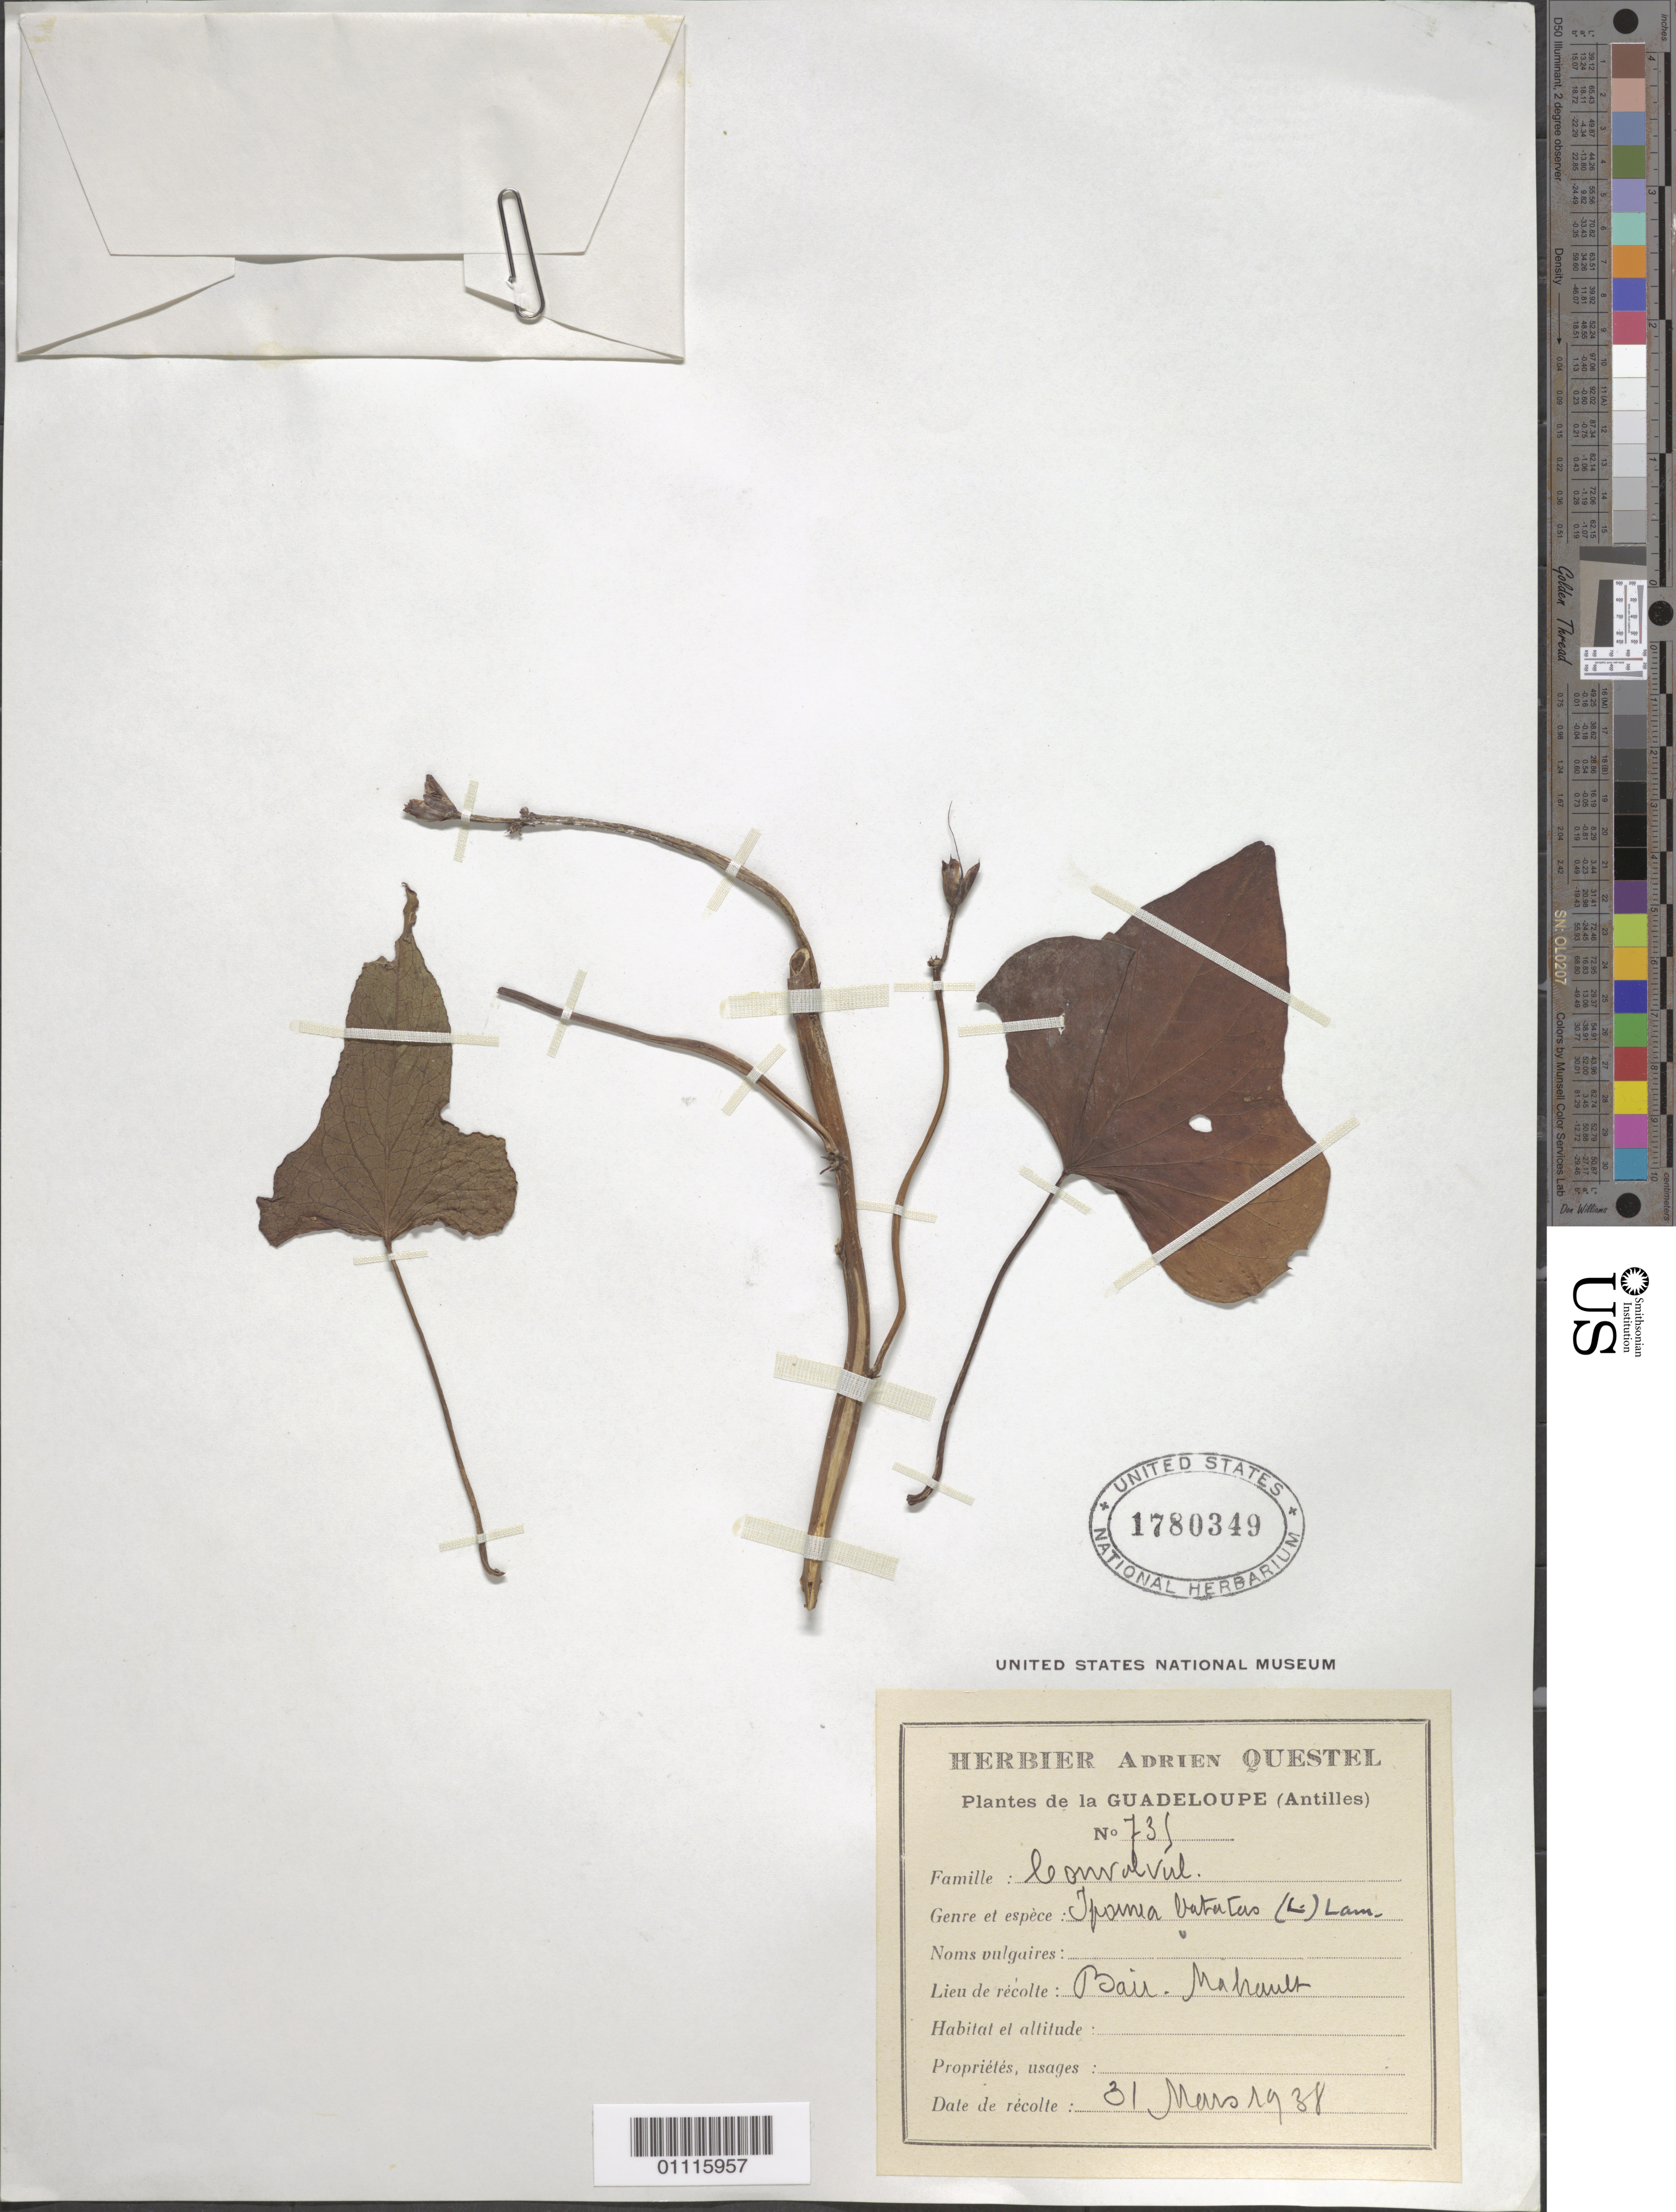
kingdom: Plantae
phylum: Tracheophyta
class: Magnoliopsida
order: Solanales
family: Convolvulaceae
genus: Ipomoea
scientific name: Ipomoea batatas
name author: (L.) Lam.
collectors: A. Questel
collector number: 731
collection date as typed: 31 Mar 1938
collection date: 1938-03-31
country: Guadeloupe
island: Basse Terre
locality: Baie Mahault.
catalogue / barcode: US 1780349